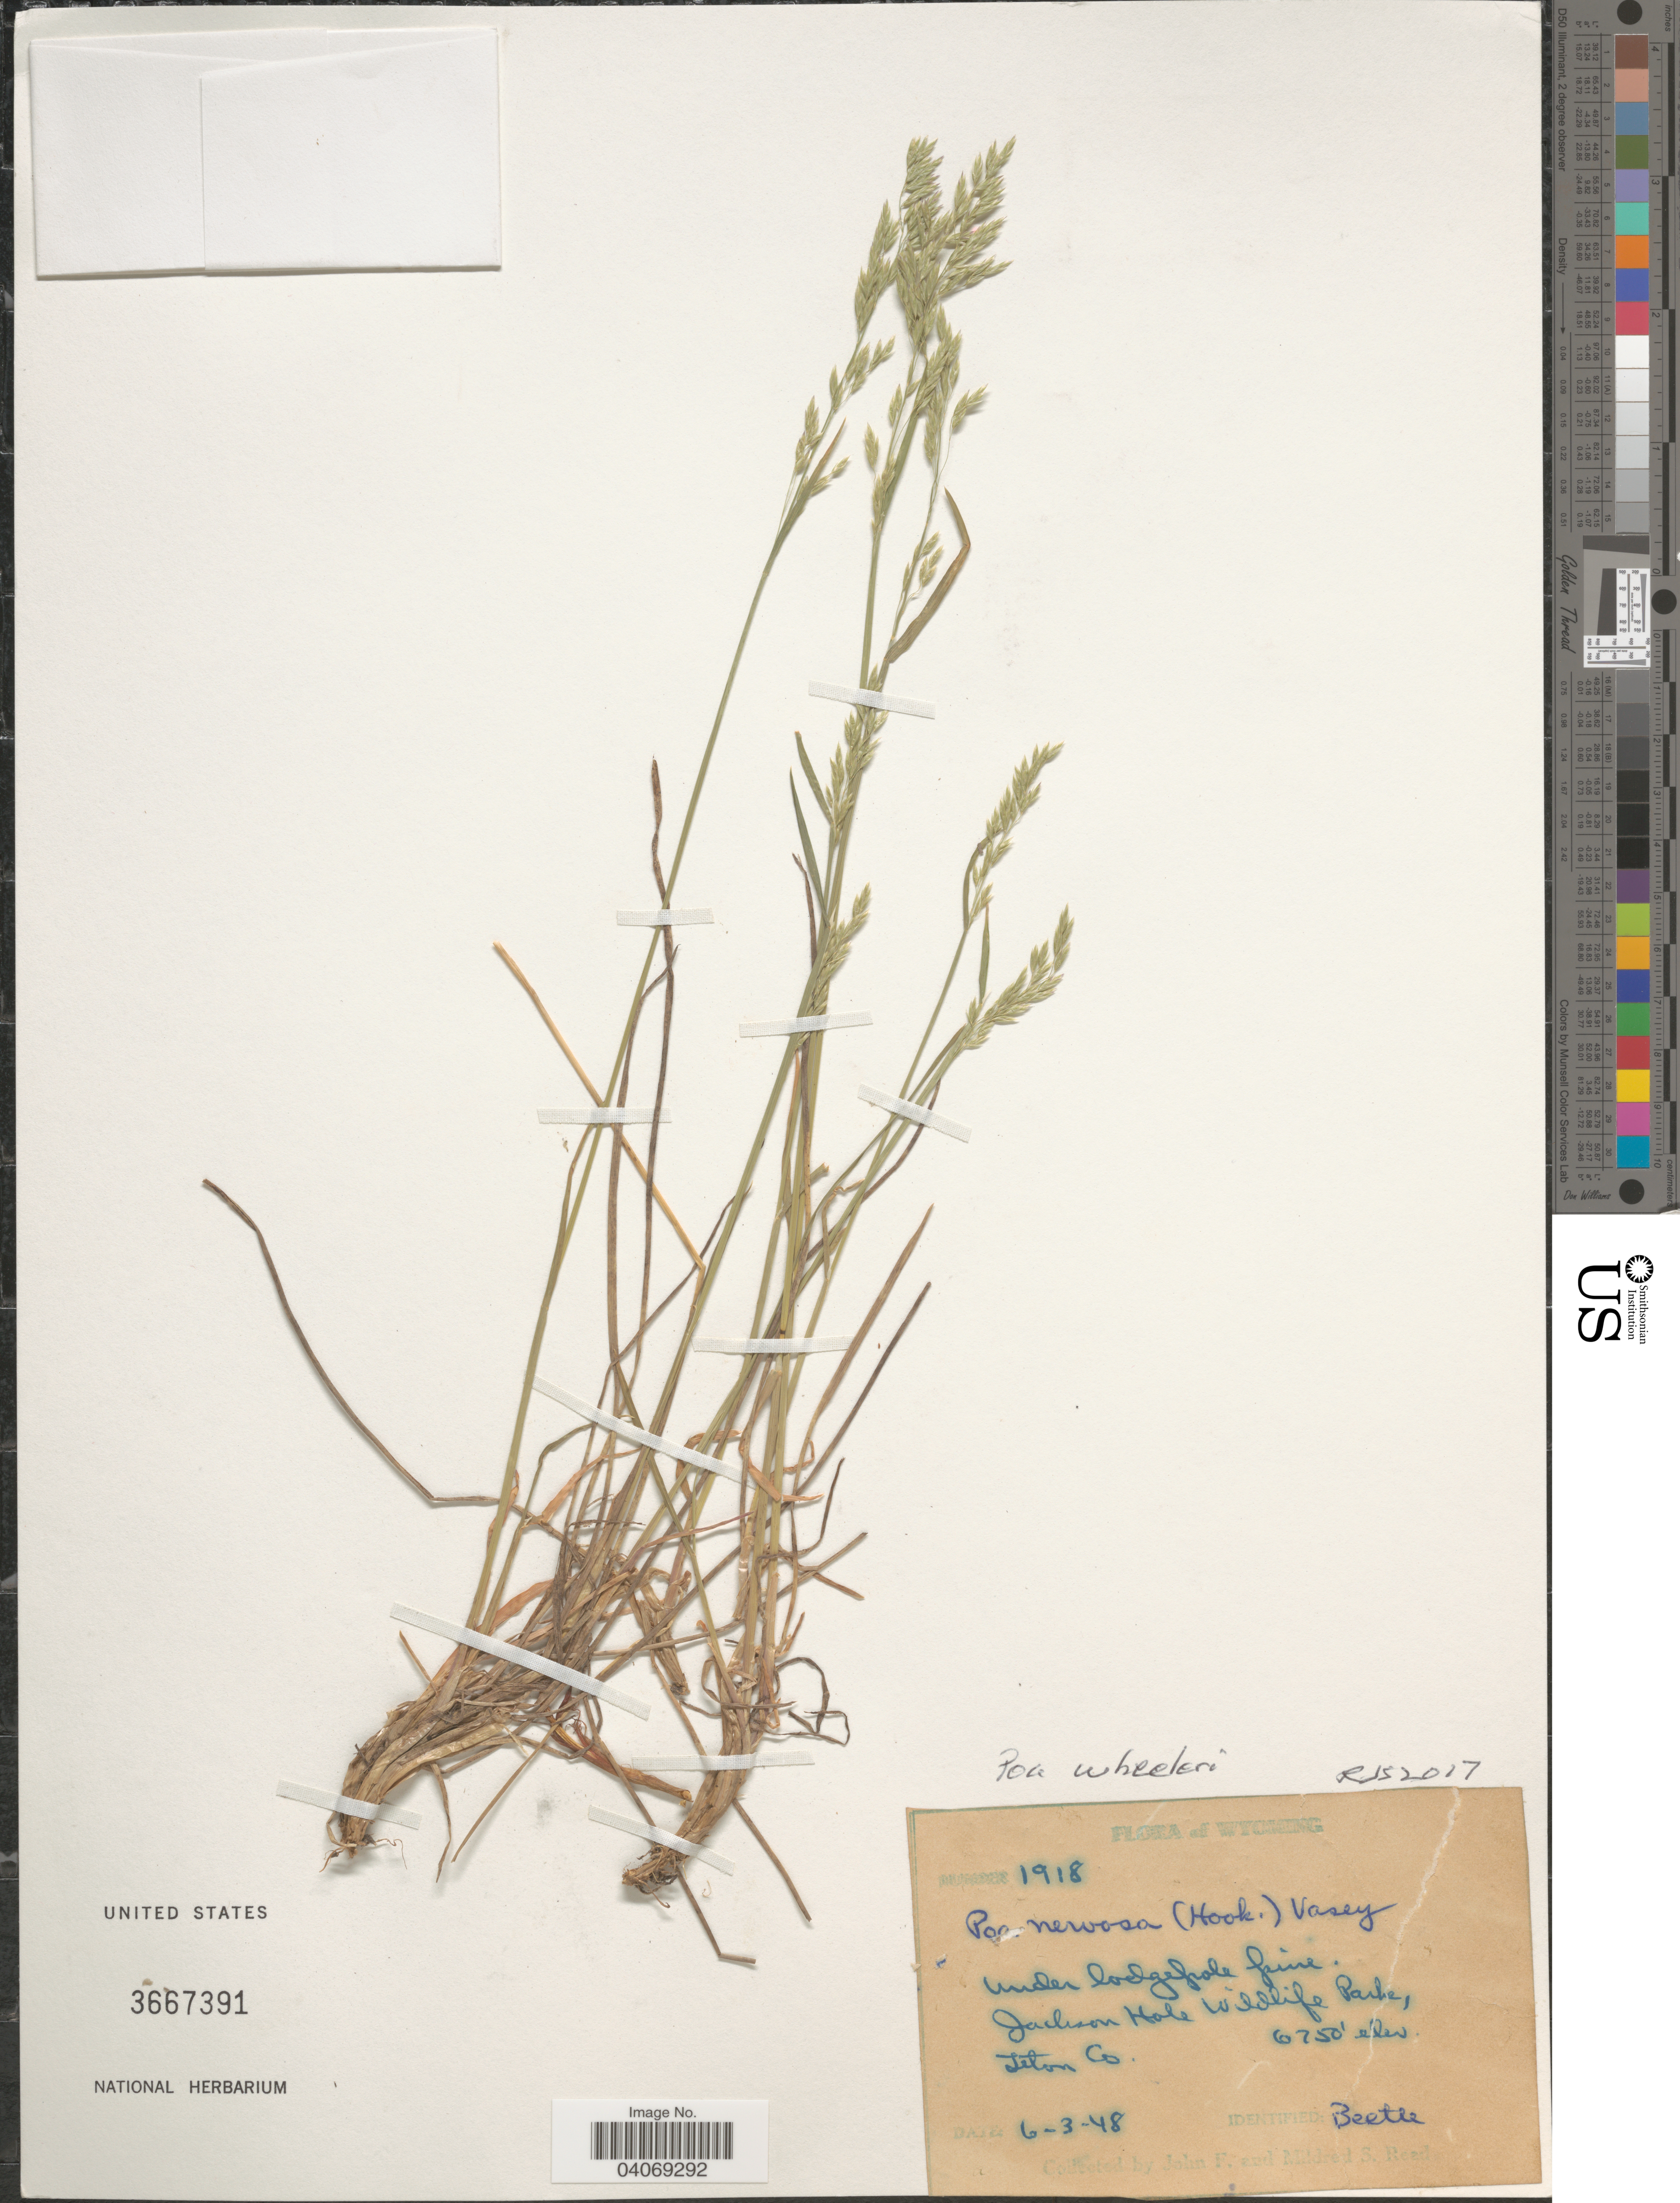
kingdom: Plantae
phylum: Tracheophyta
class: Liliopsida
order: Poales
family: Poaceae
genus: Poa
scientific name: Poa wheeleri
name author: Vasey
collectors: J. Reed & M. Reed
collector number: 1918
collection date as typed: Transcribed d/m/y: 3/6/48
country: United States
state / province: Wyoming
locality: Under lodgepole pine. Jackson Hole Wildlife Park, Teton Co.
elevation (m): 2057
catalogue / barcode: US 3667391